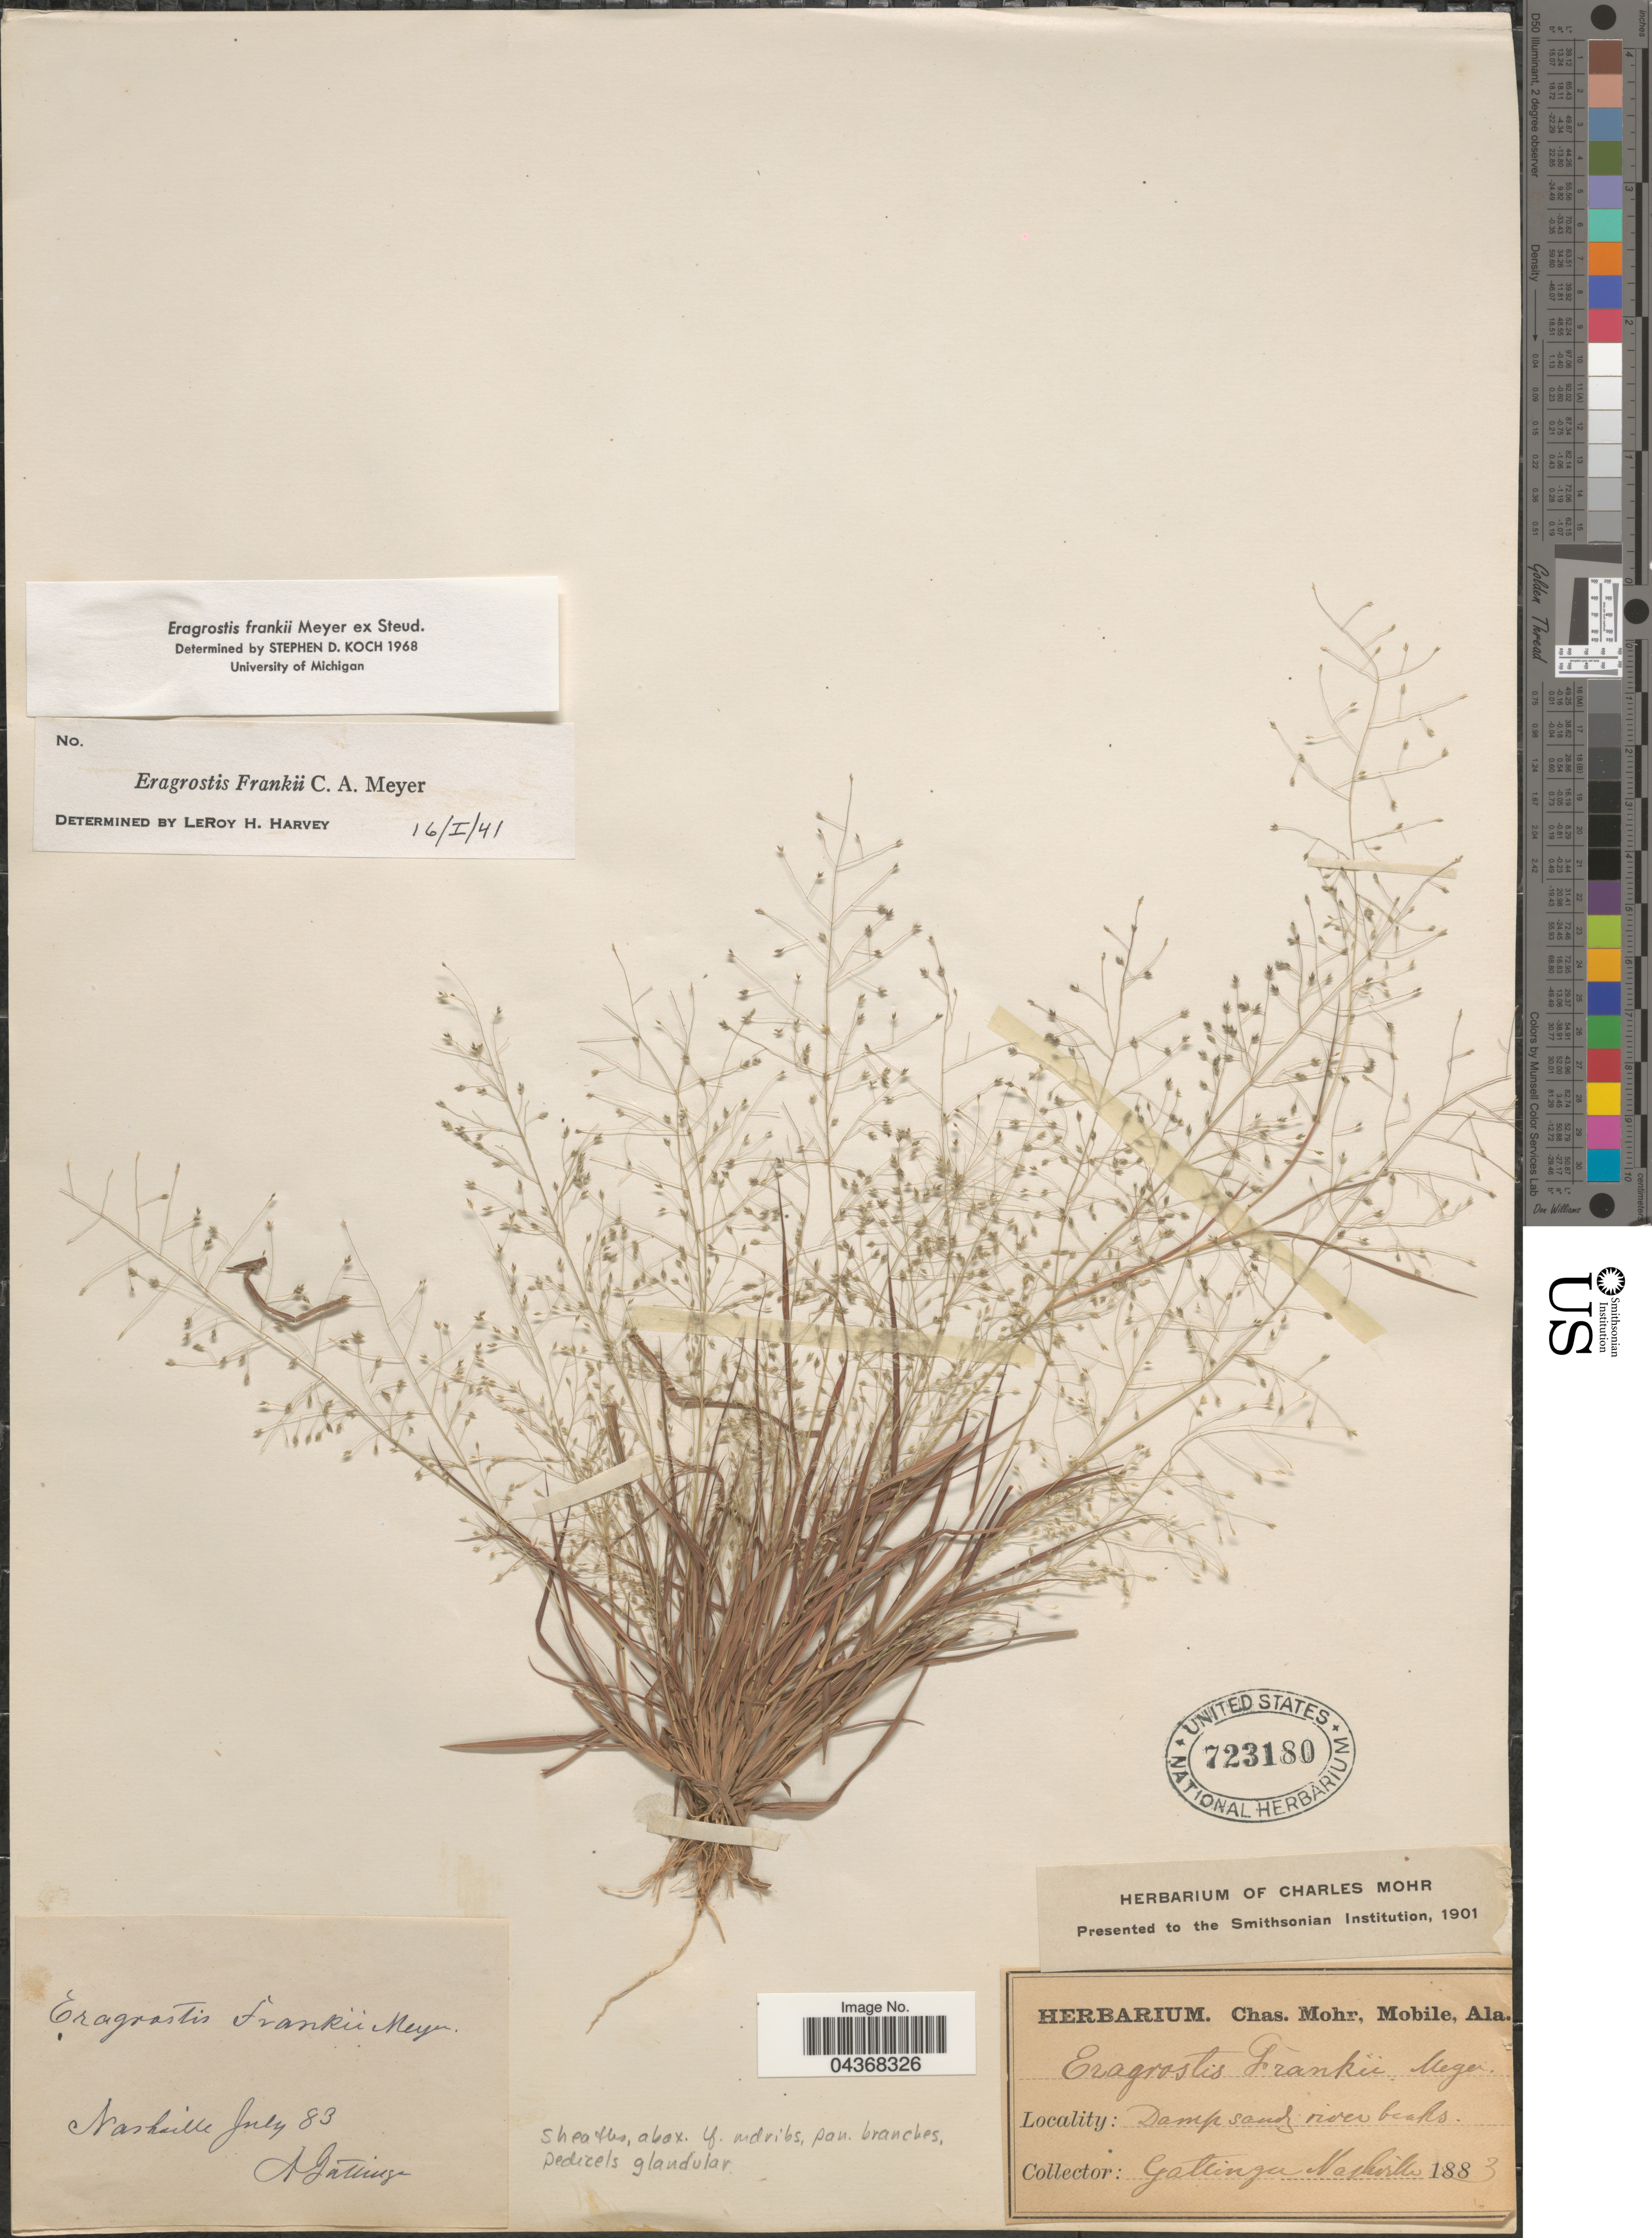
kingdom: Plantae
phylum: Tracheophyta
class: Liliopsida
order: Poales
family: Poaceae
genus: Eragrostis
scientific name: Eragrostis frankii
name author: C.A. Mey. ex Steud.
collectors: A. Gattinger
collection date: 1883-07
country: United States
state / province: Tennessee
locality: Nashville. Damp sandy soil river banks.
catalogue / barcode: US 723180